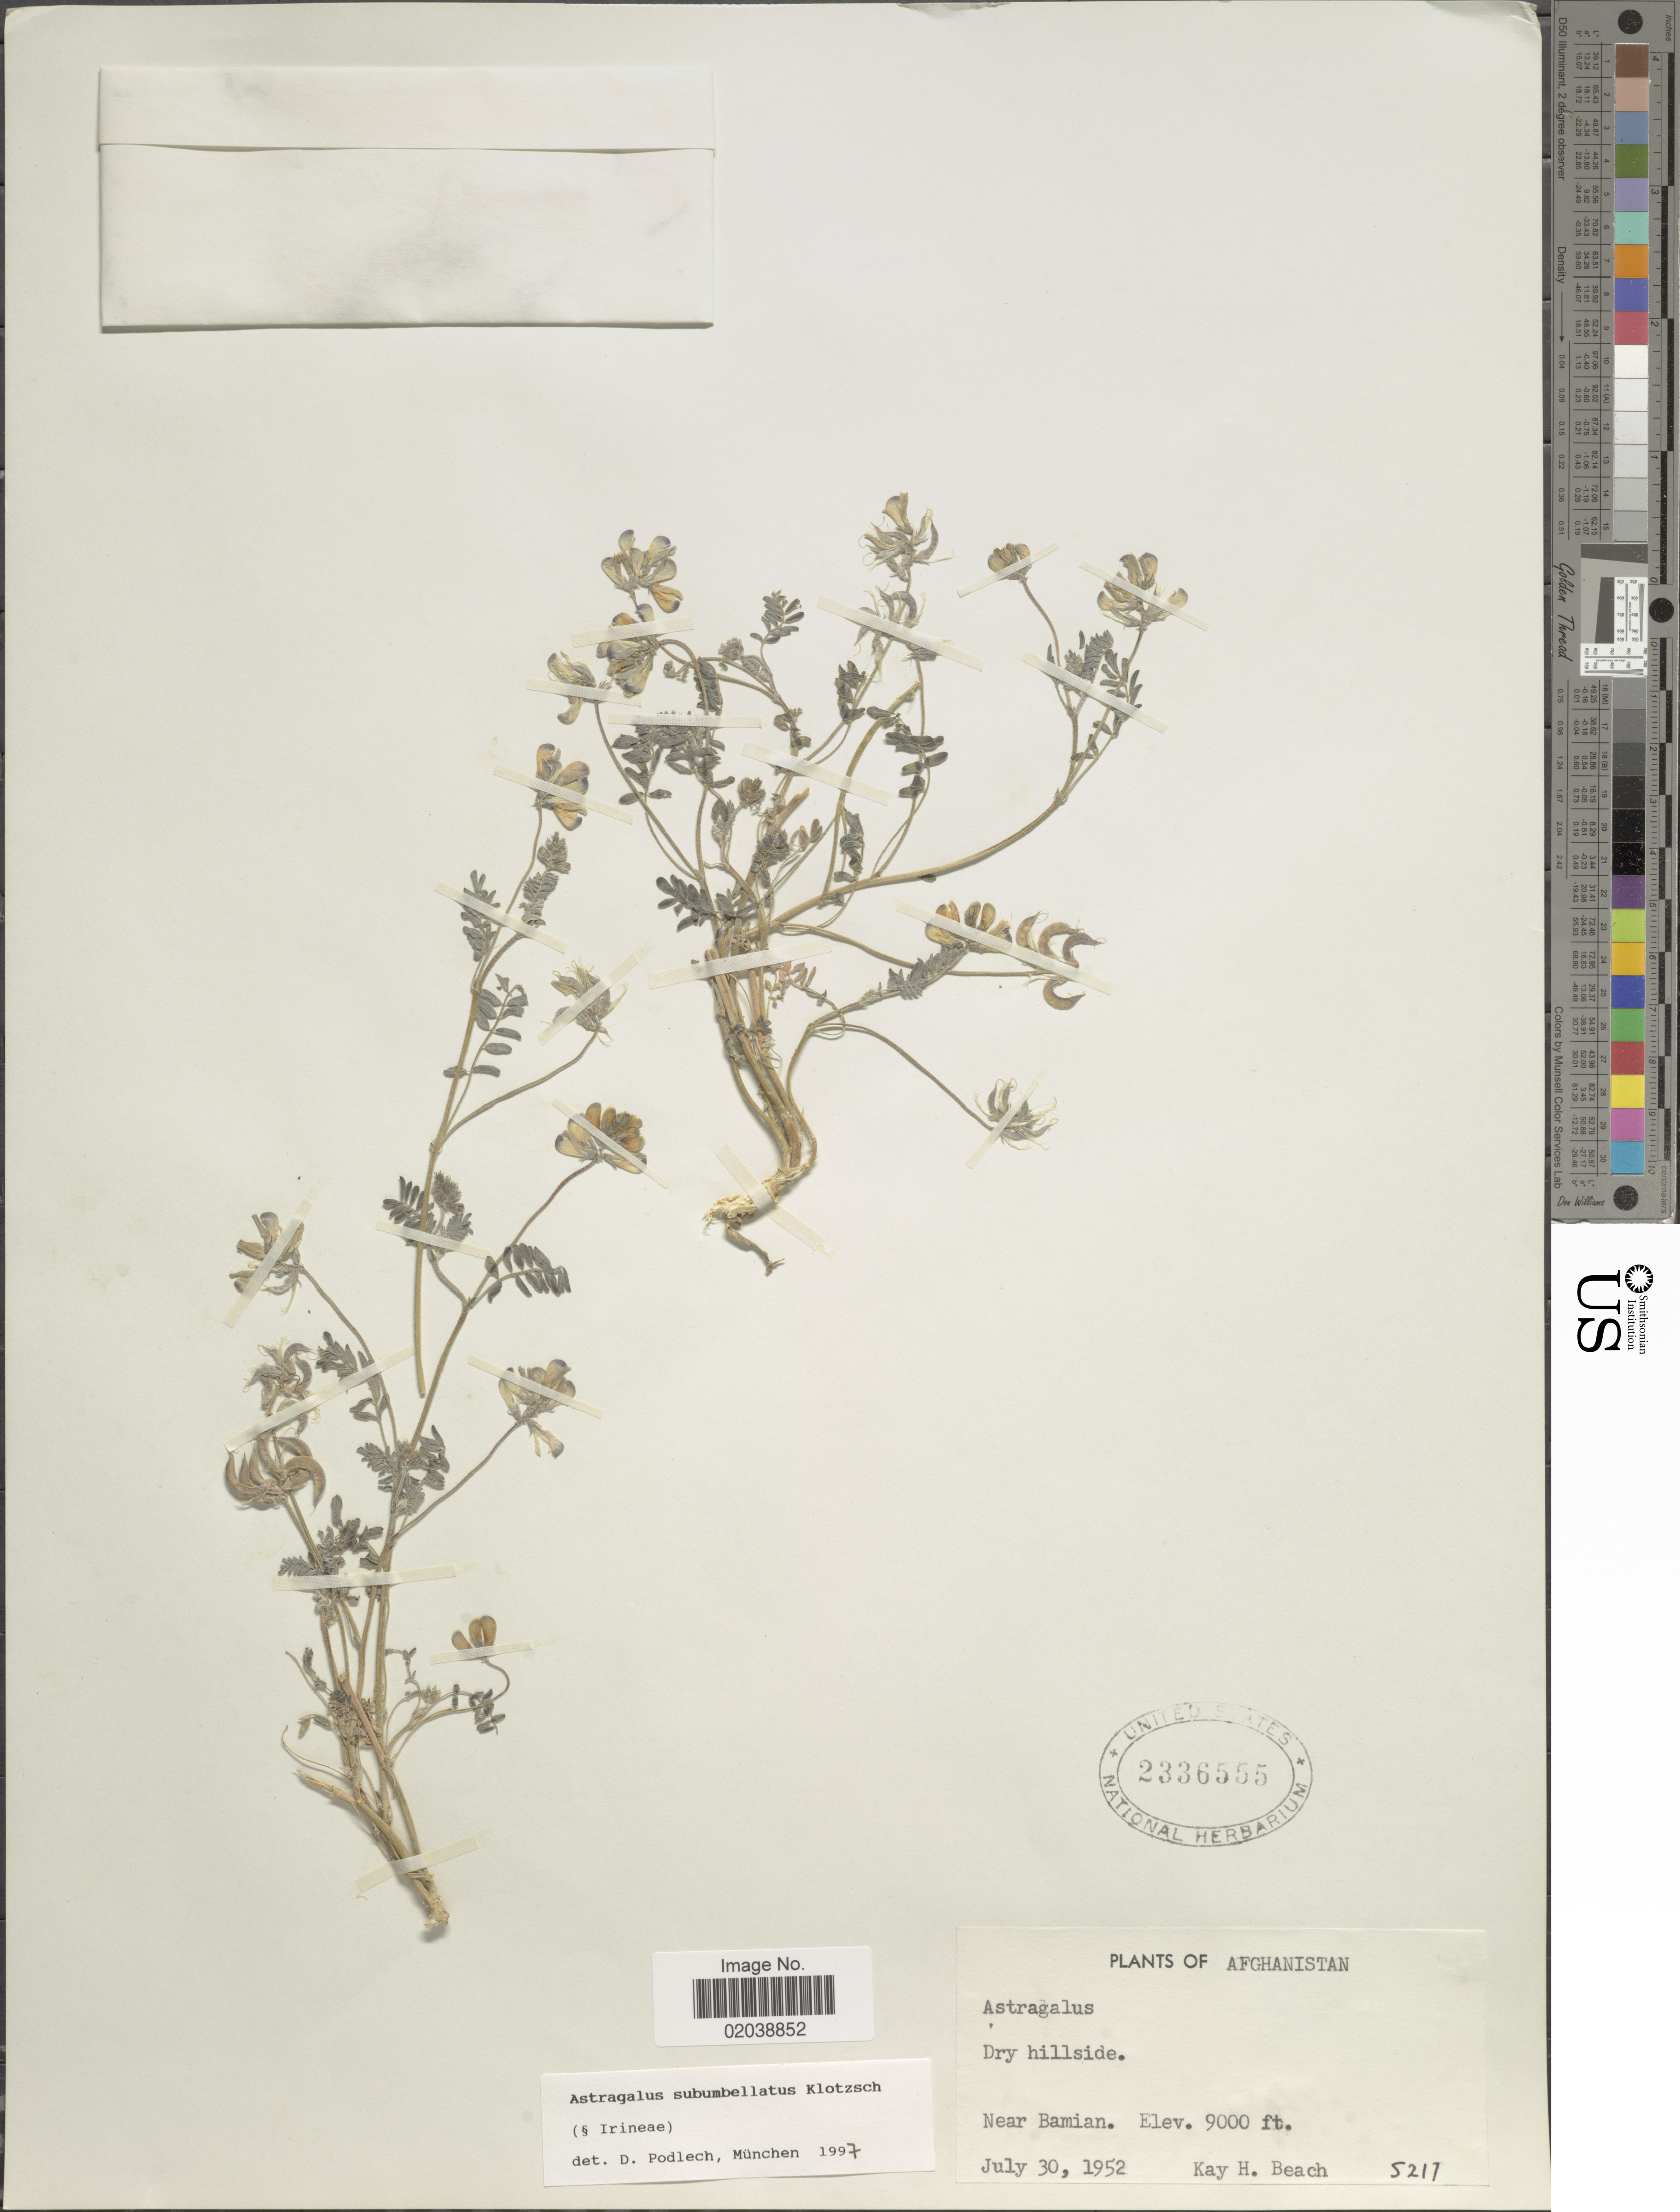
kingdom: Plantae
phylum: Tracheophyta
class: Magnoliopsida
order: Fabales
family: Fabaceae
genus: Astragalus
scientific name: Astragalus subumbellatus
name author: Klotzsch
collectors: K. H. Beach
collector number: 5217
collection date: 1952-07-30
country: Afghanistan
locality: Near Bamian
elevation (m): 2743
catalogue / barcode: US 2336555